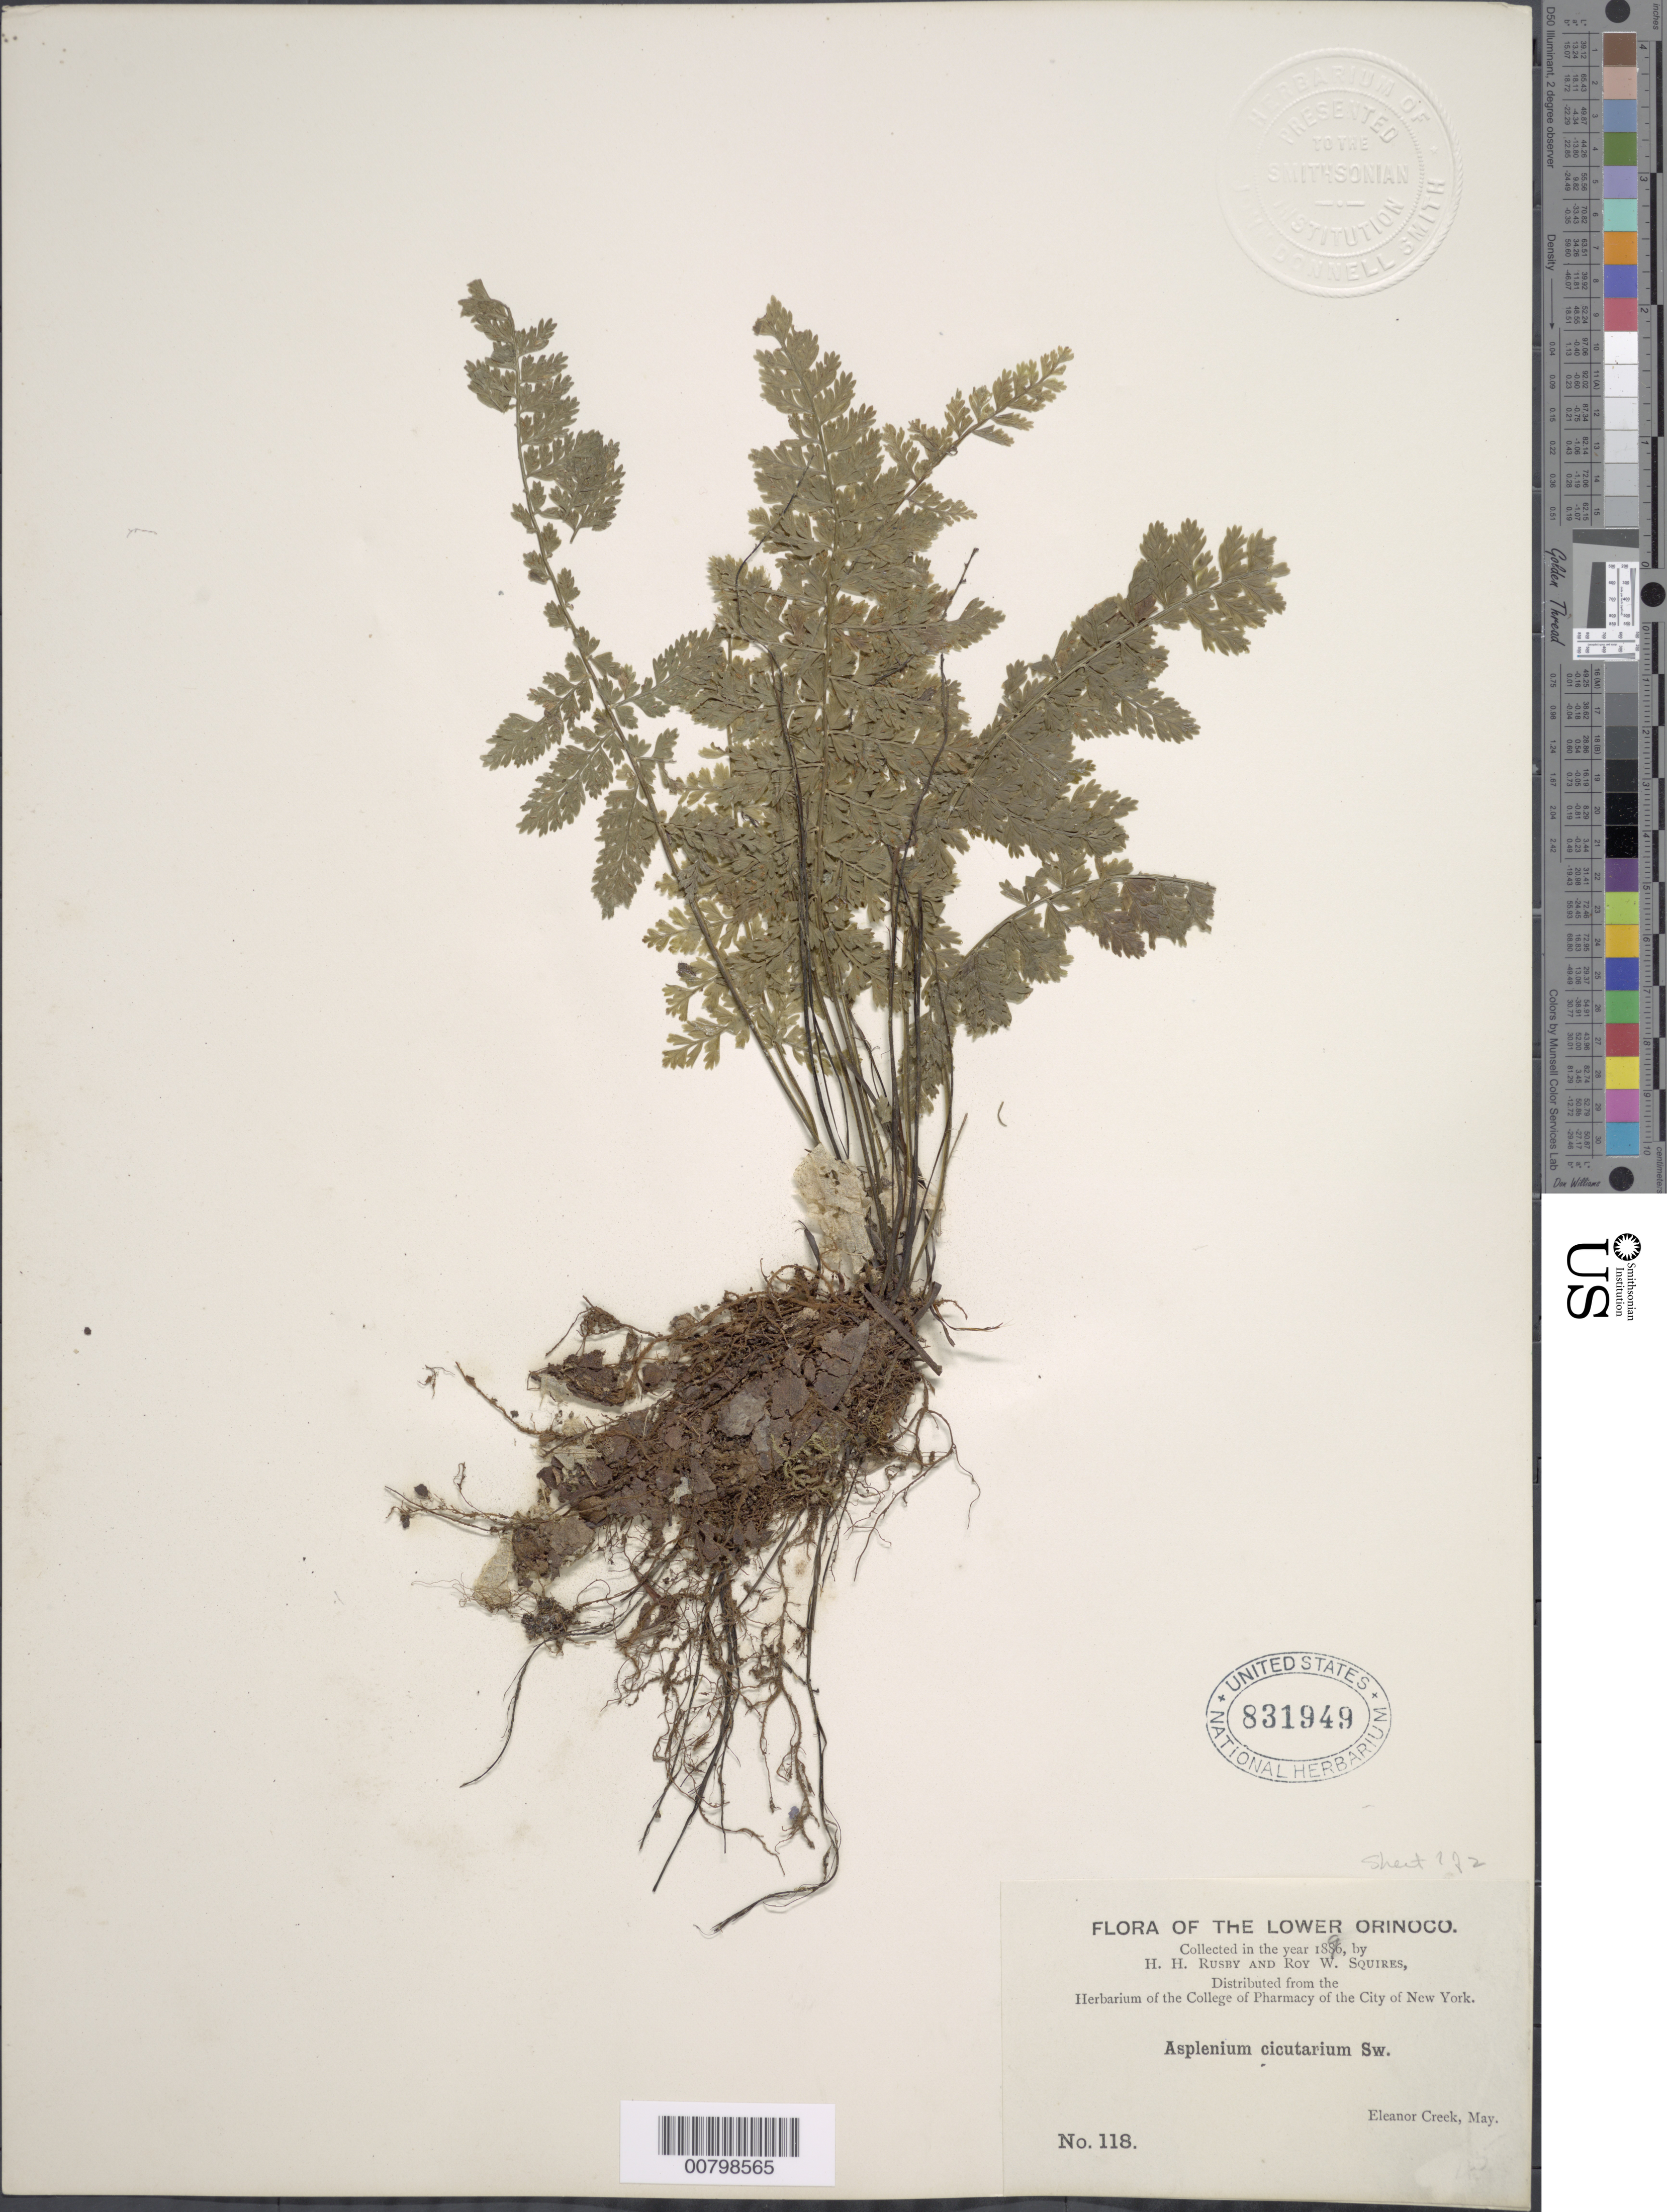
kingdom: Plantae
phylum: Tracheophyta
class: Polypodiopsida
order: Polypodiales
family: Aspleniaceae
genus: Asplenium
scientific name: Asplenium cristatum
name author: Lam.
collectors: H. H. Rusby & R. Squires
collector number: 118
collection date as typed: May 1896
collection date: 1896-05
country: Venezuela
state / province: Delta Amacuro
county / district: Antonio Díaz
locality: Lower Orinoco, Eleanor Creek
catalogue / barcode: US 831949